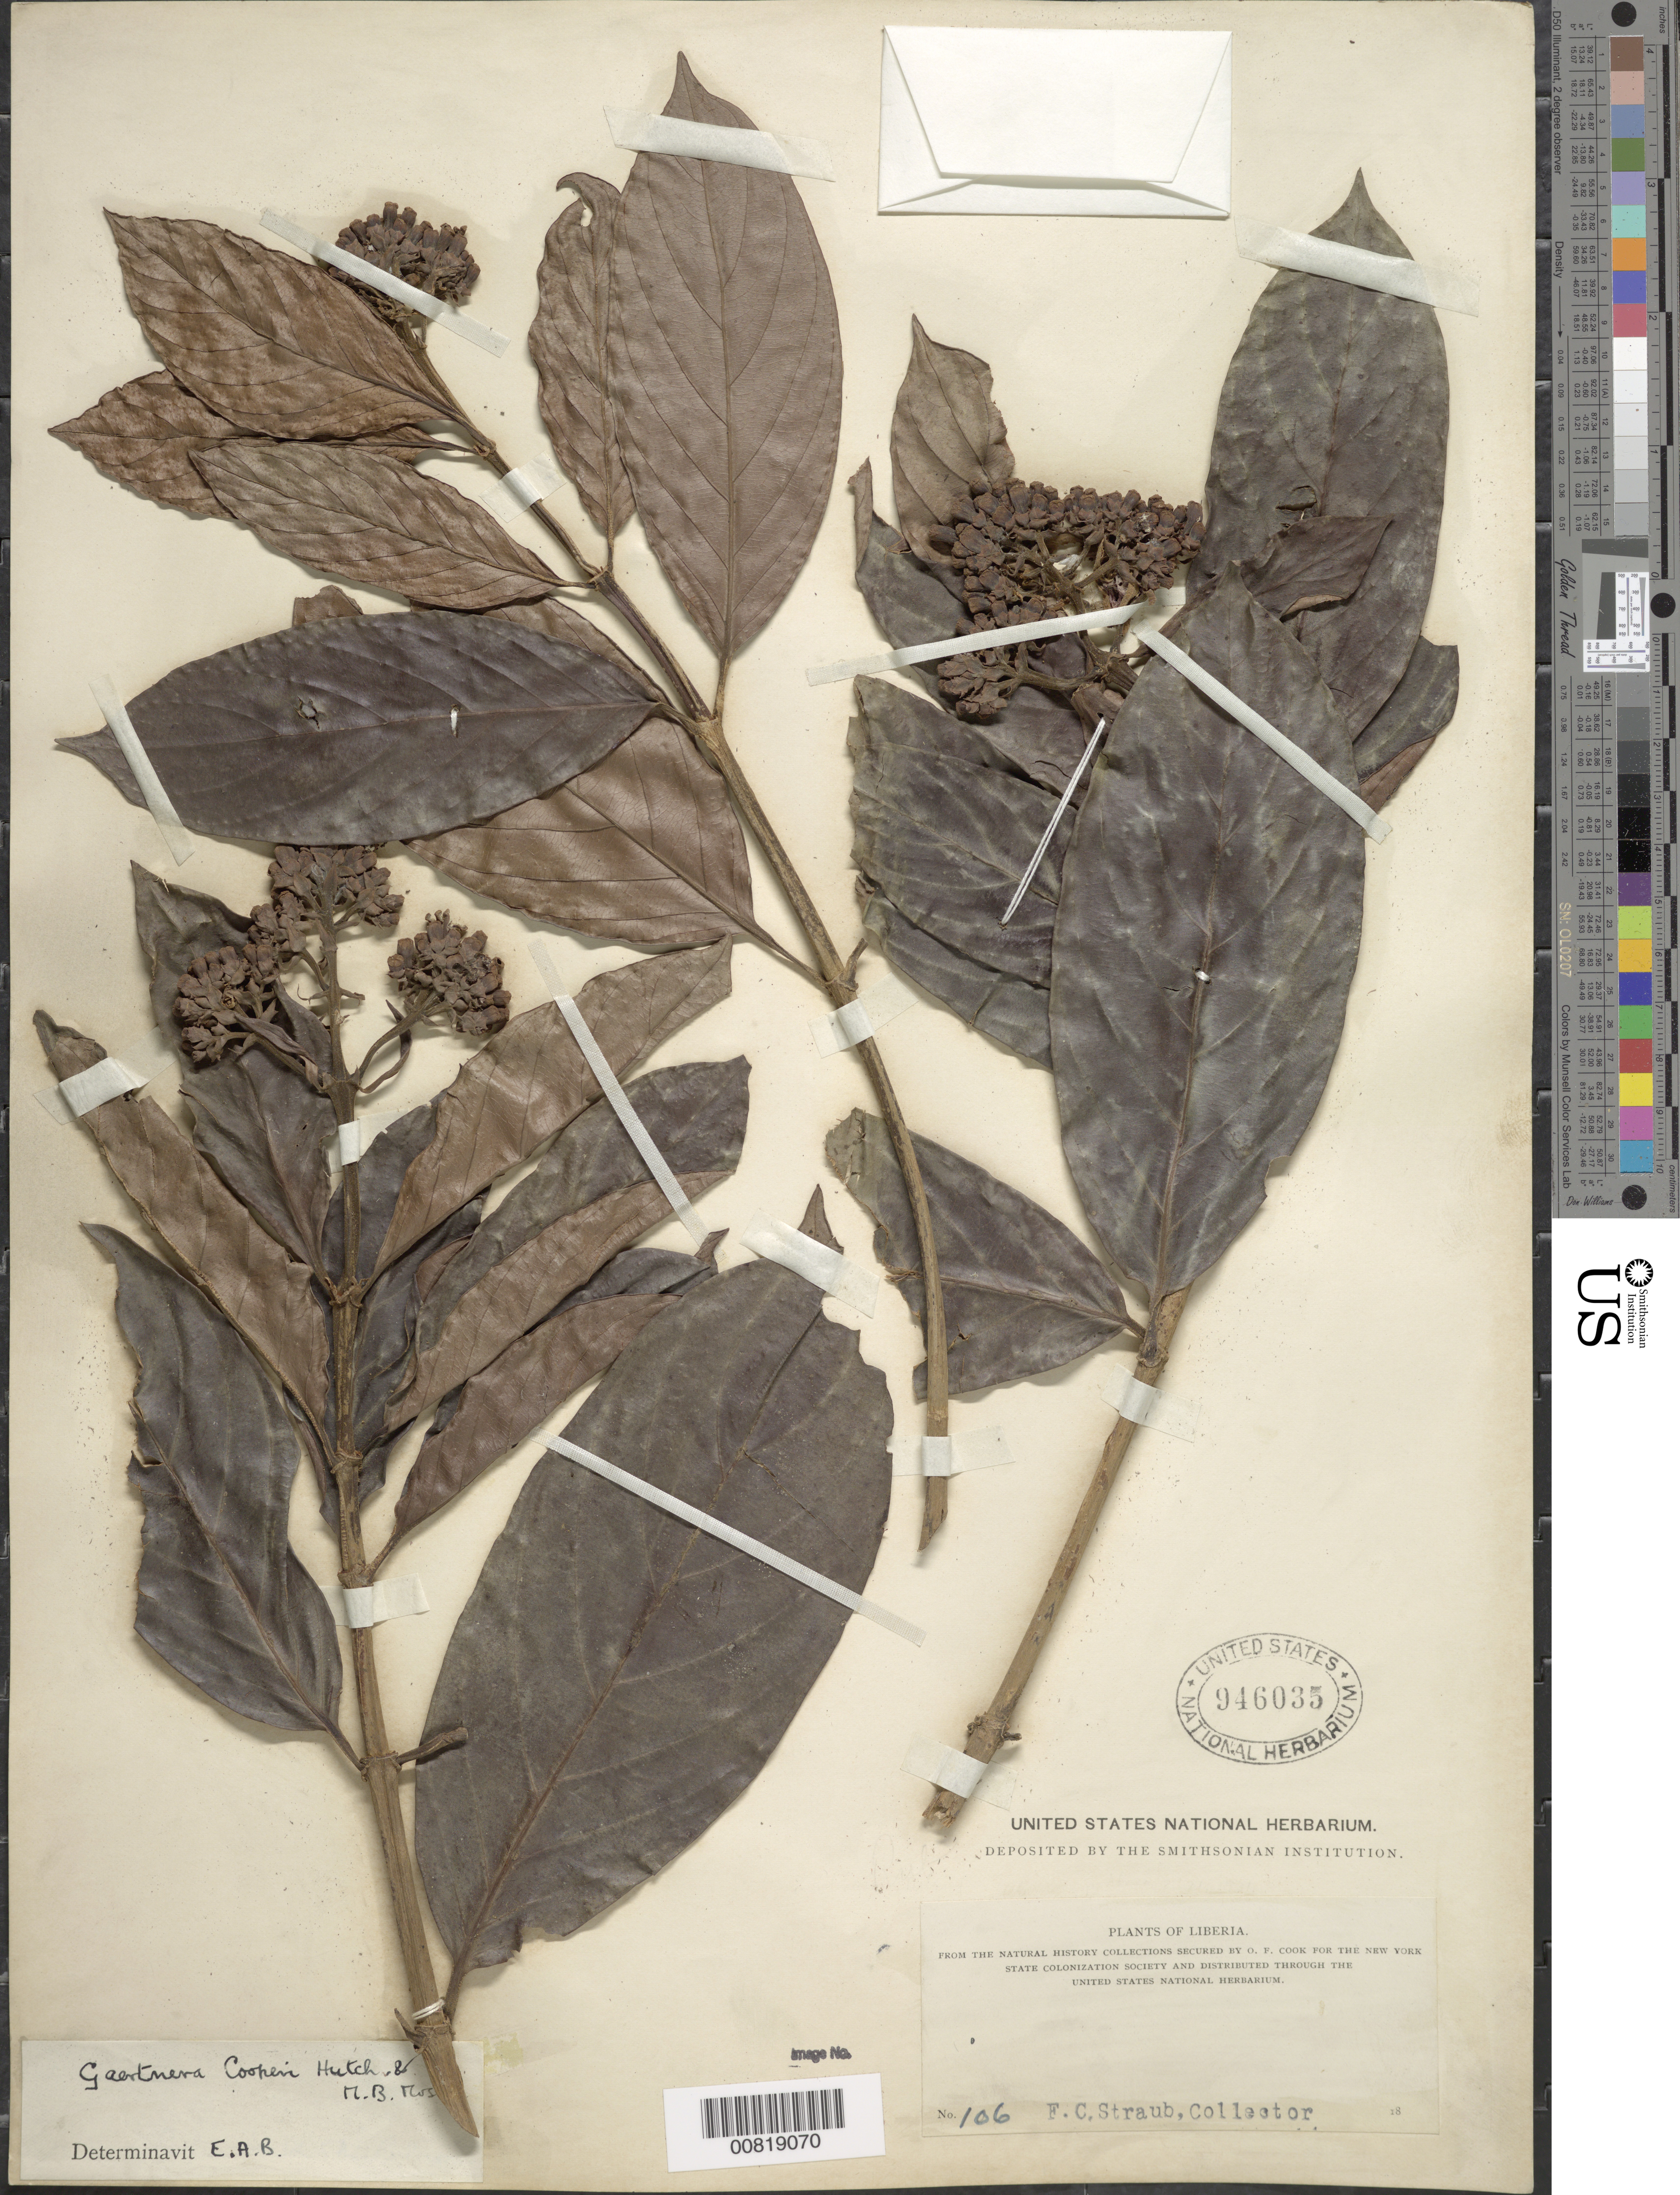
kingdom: Plantae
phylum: Tracheophyta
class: Magnoliopsida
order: Gentianales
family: Rubiaceae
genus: Gaertnera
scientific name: Gaertnera cooperi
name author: Hutch. & M.B. Moss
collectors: F. Straub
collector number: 106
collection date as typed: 18--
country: Liberia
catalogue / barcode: US 946035